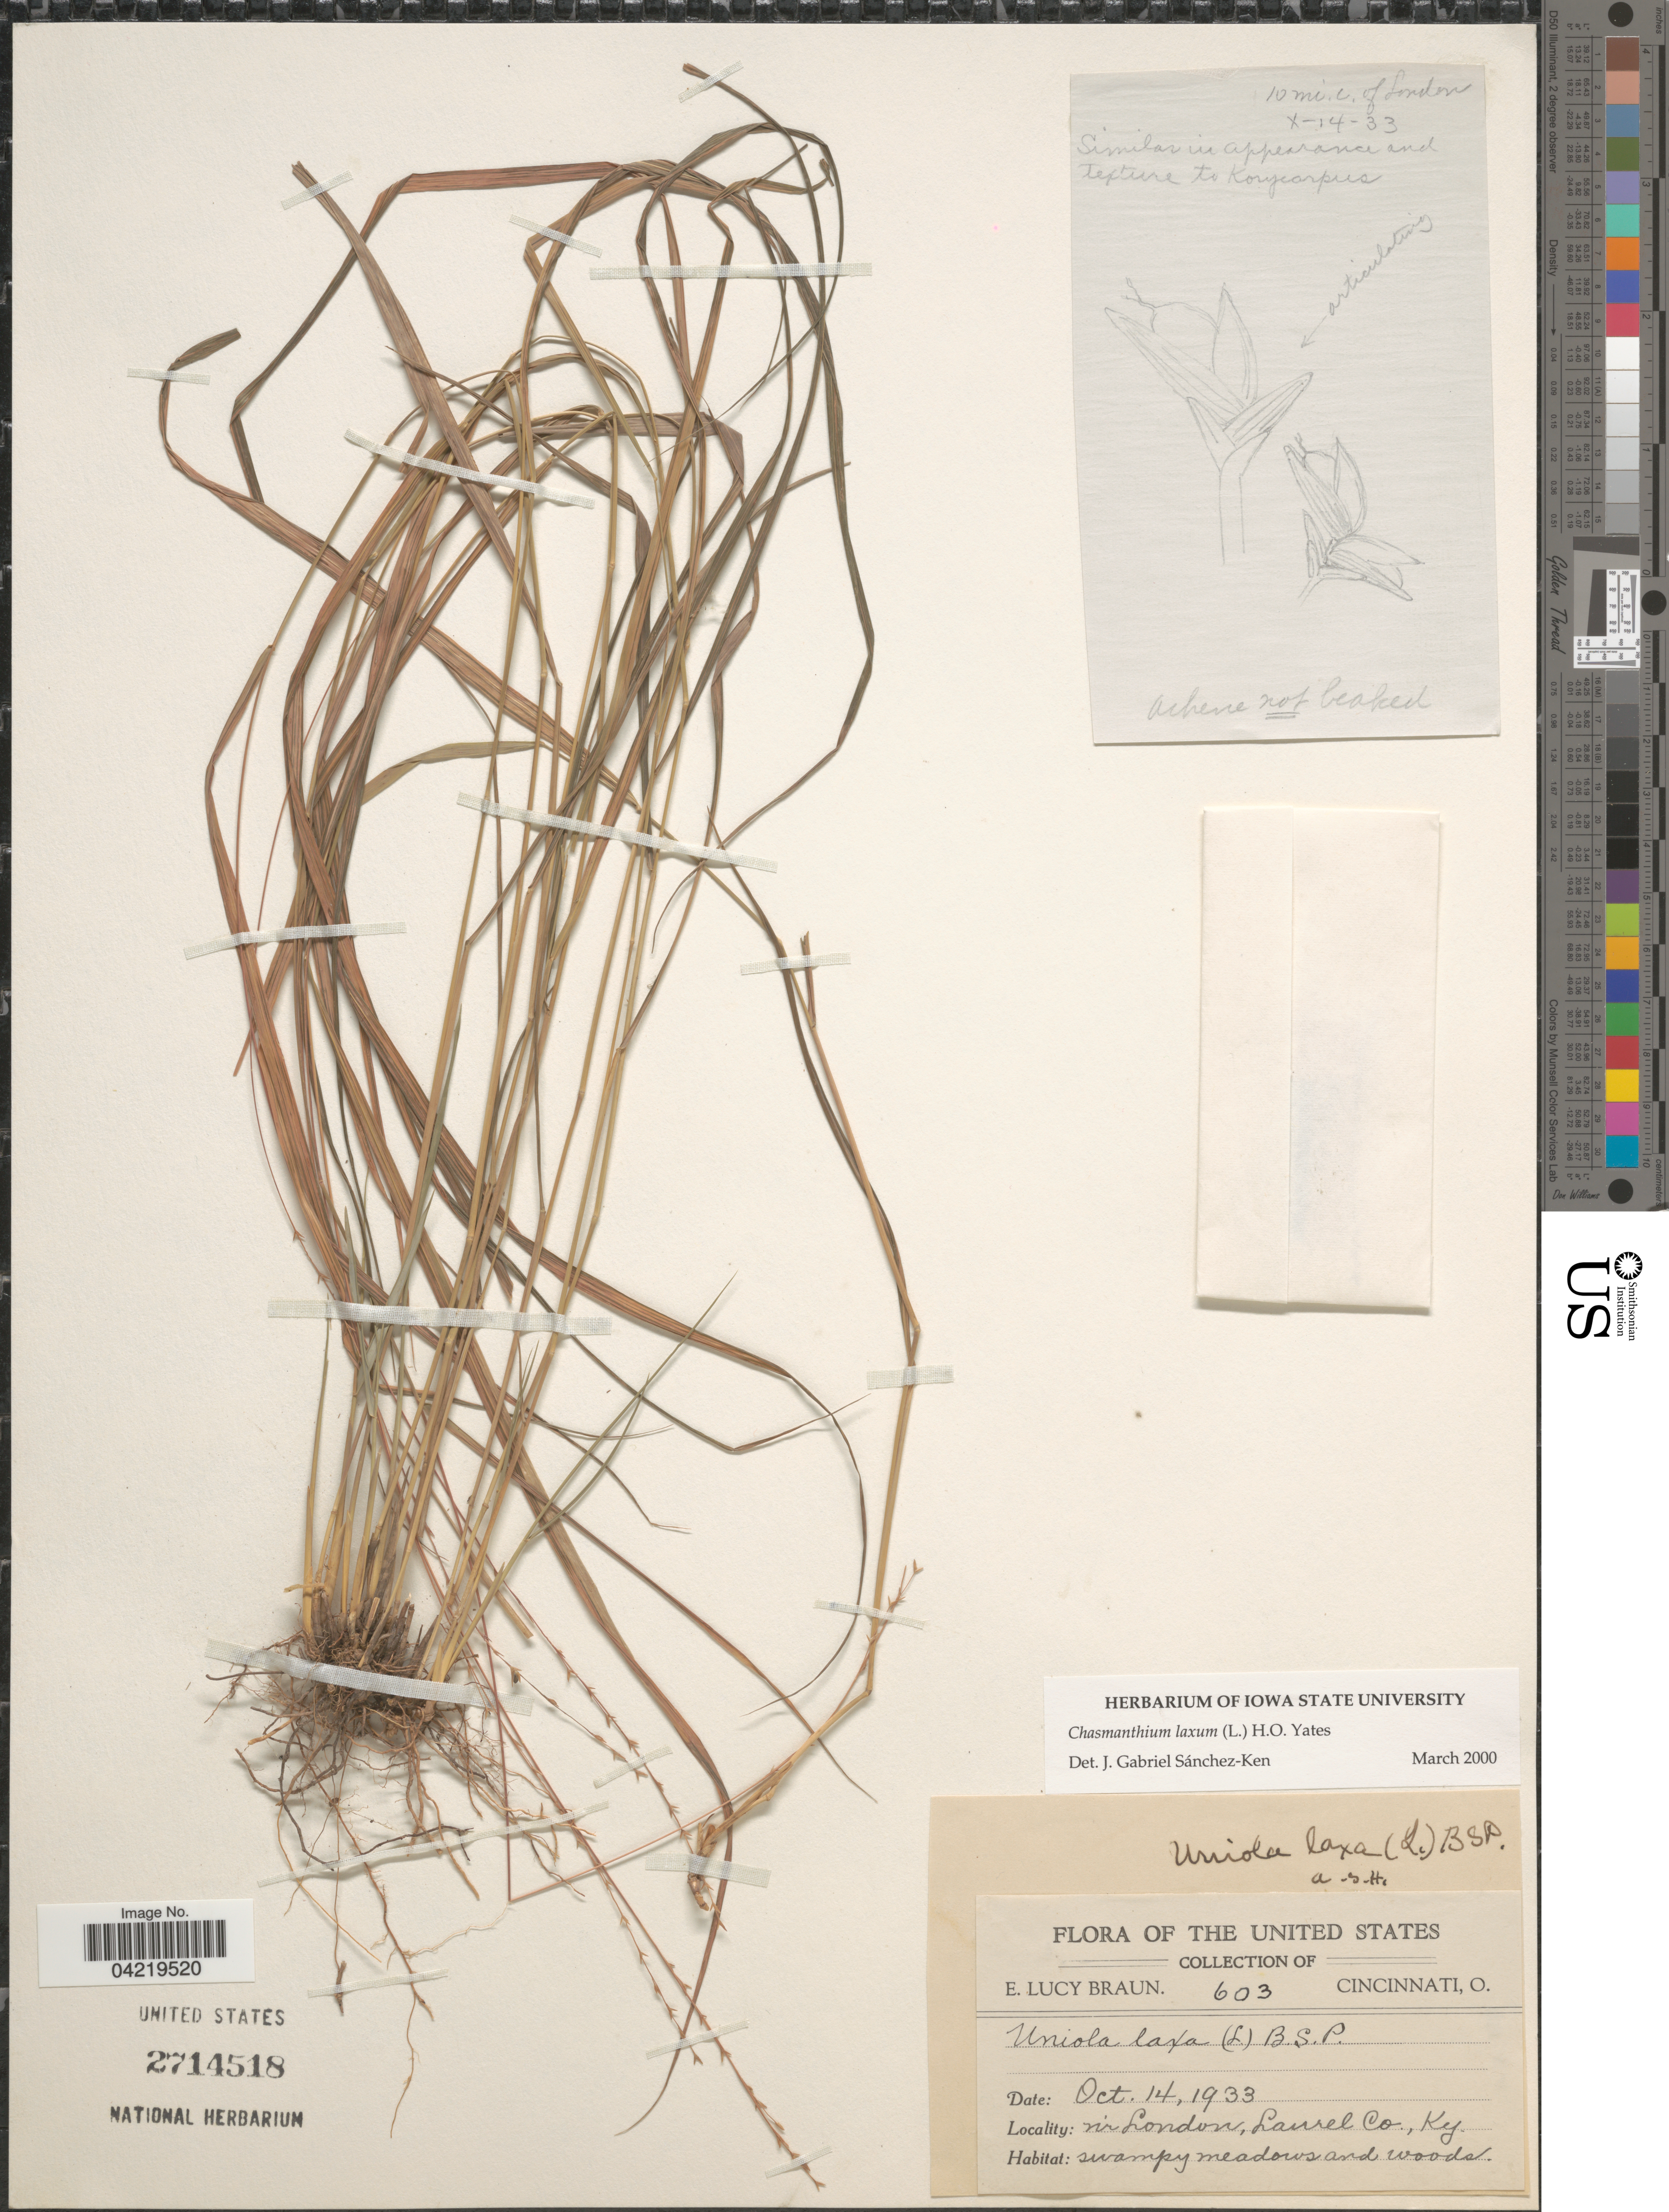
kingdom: Plantae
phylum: Tracheophyta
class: Liliopsida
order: Poales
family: Poaceae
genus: Chasmanthium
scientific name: Chasmanthium laxum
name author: (L.) H.O. Yates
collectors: E. L. Braun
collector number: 603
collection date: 1933-10-14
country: United States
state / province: Kentucky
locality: N'r London, Laurel Co.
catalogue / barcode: US 2714518